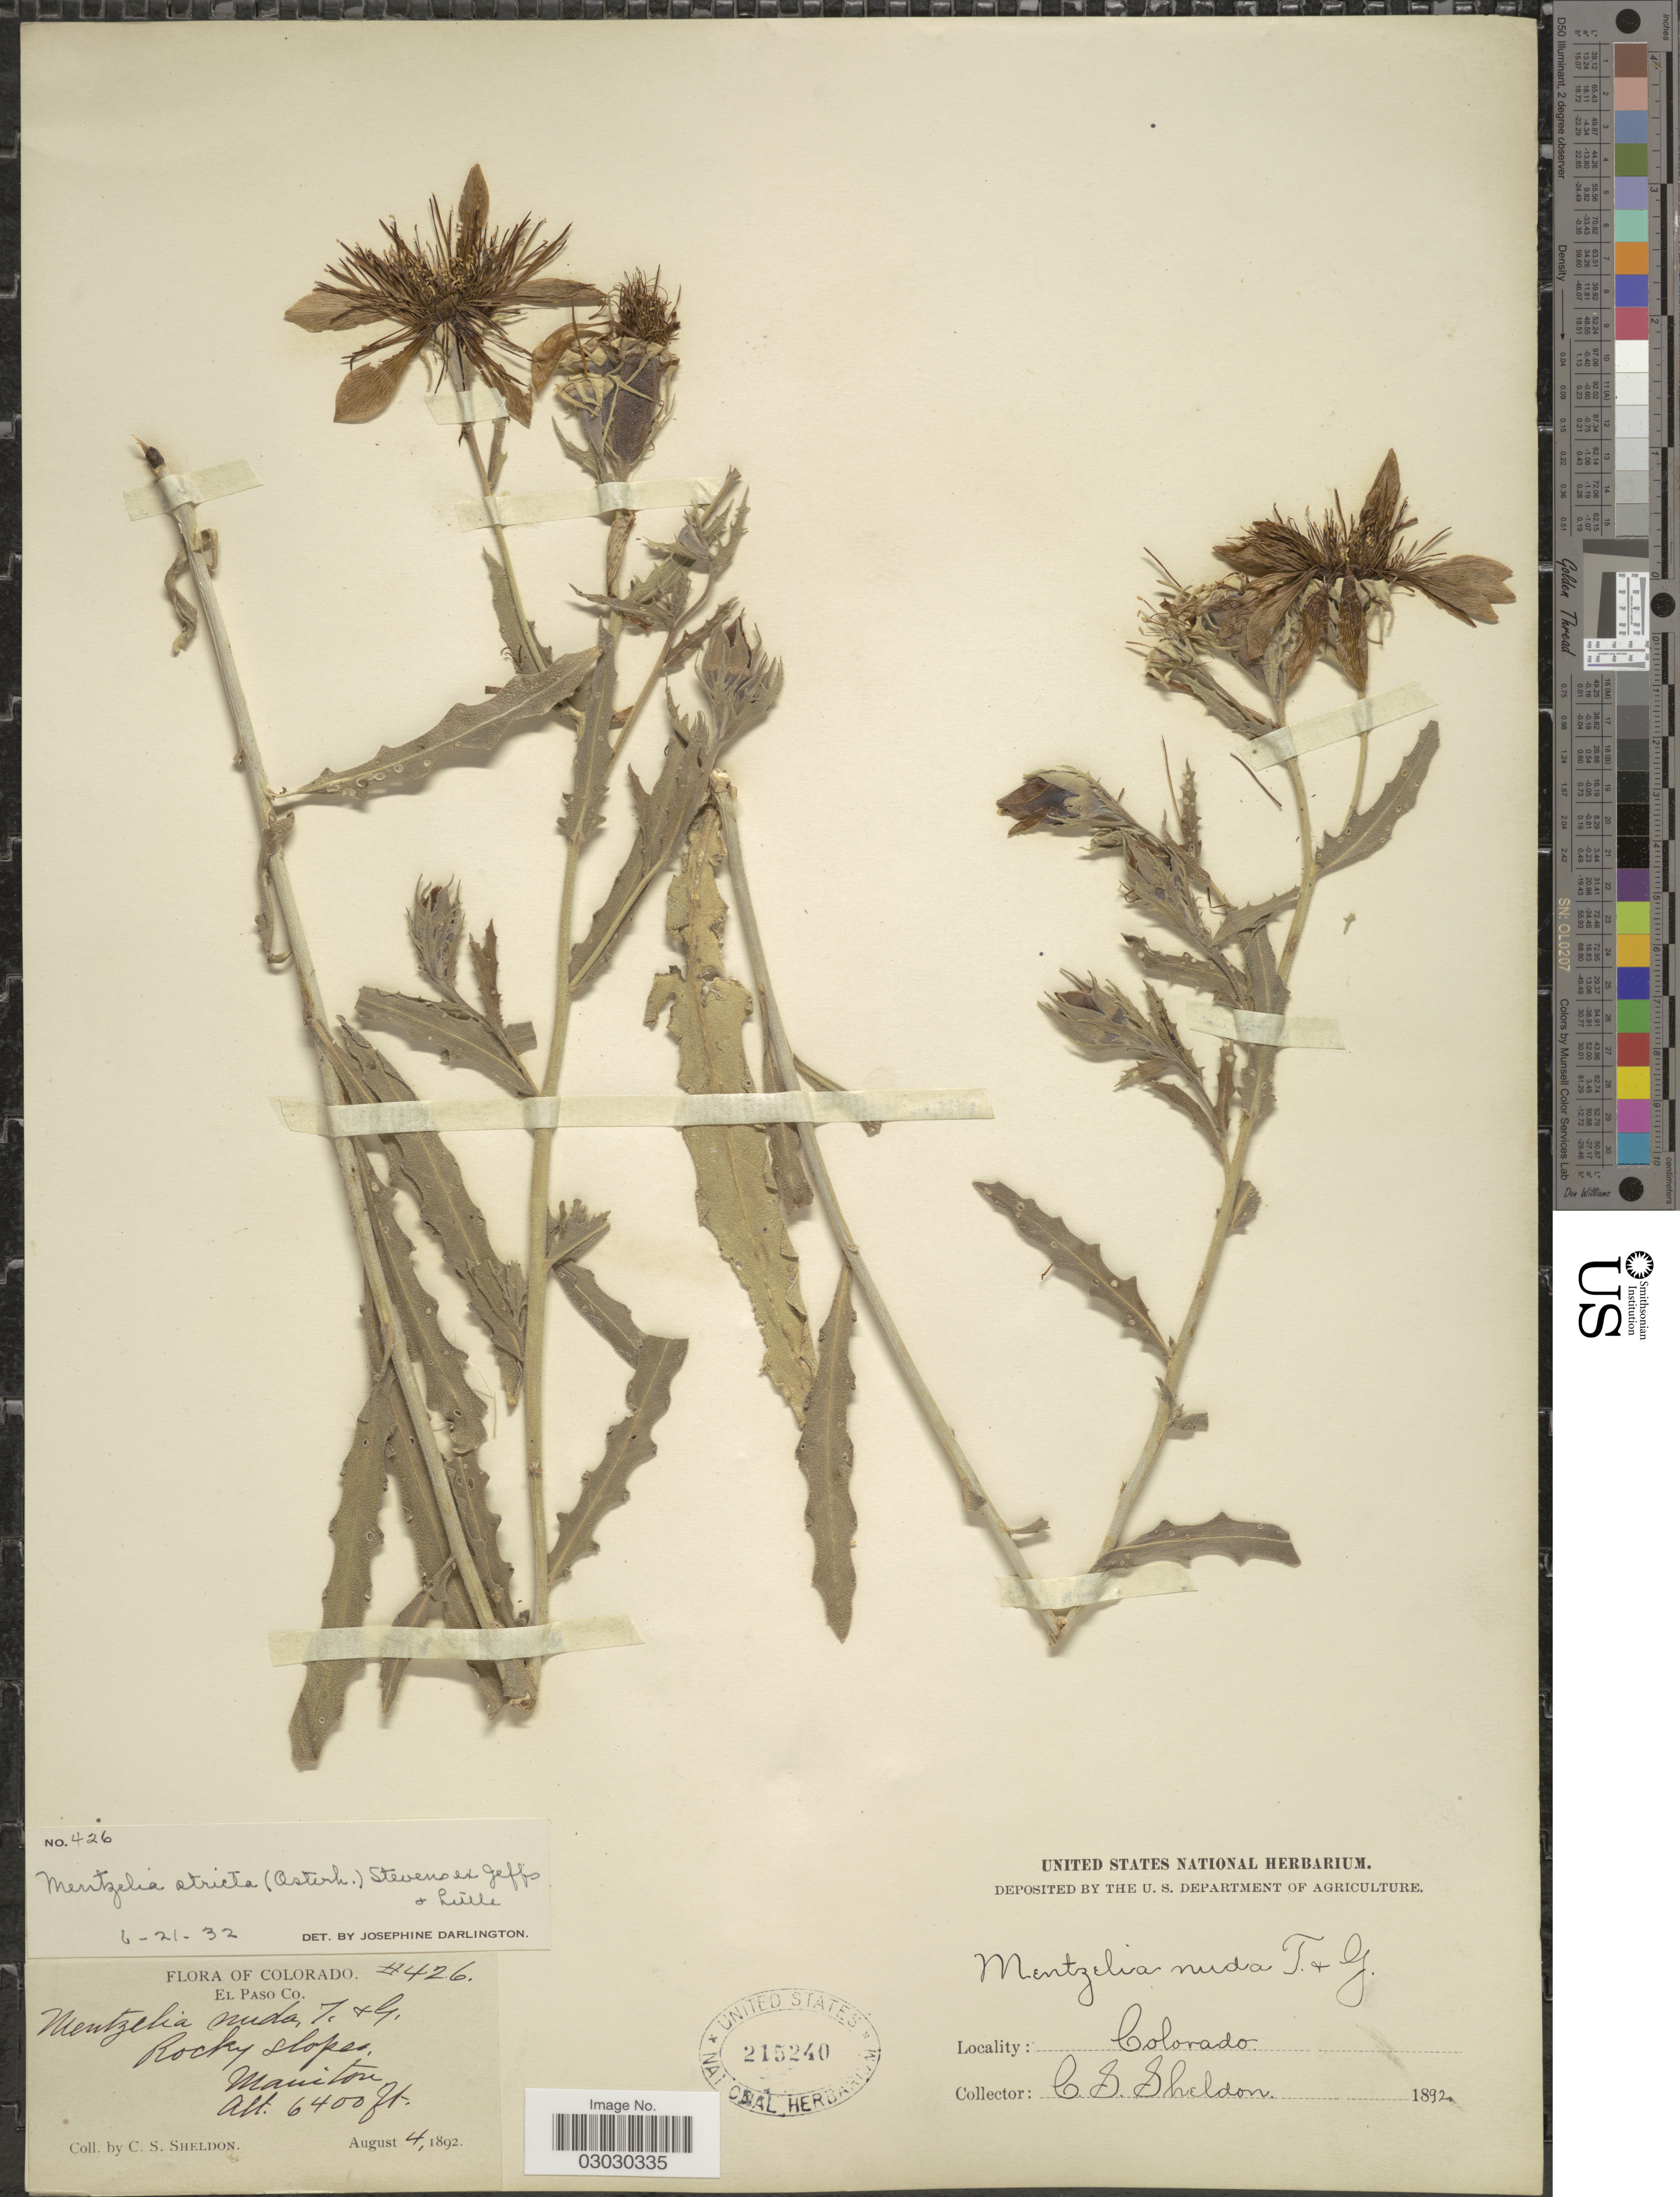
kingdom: Plantae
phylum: Tracheophyta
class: Magnoliopsida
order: Cornales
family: Loasaceae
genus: Mentzelia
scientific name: Mentzelia stricta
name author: (Osterh.) Stevens ex Jeffs & Little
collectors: C. S. Sheldon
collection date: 1892-08-04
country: United States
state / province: Colorado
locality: El Paso Co., Rocky slopes, Maniton.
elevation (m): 1951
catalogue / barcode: US 215240